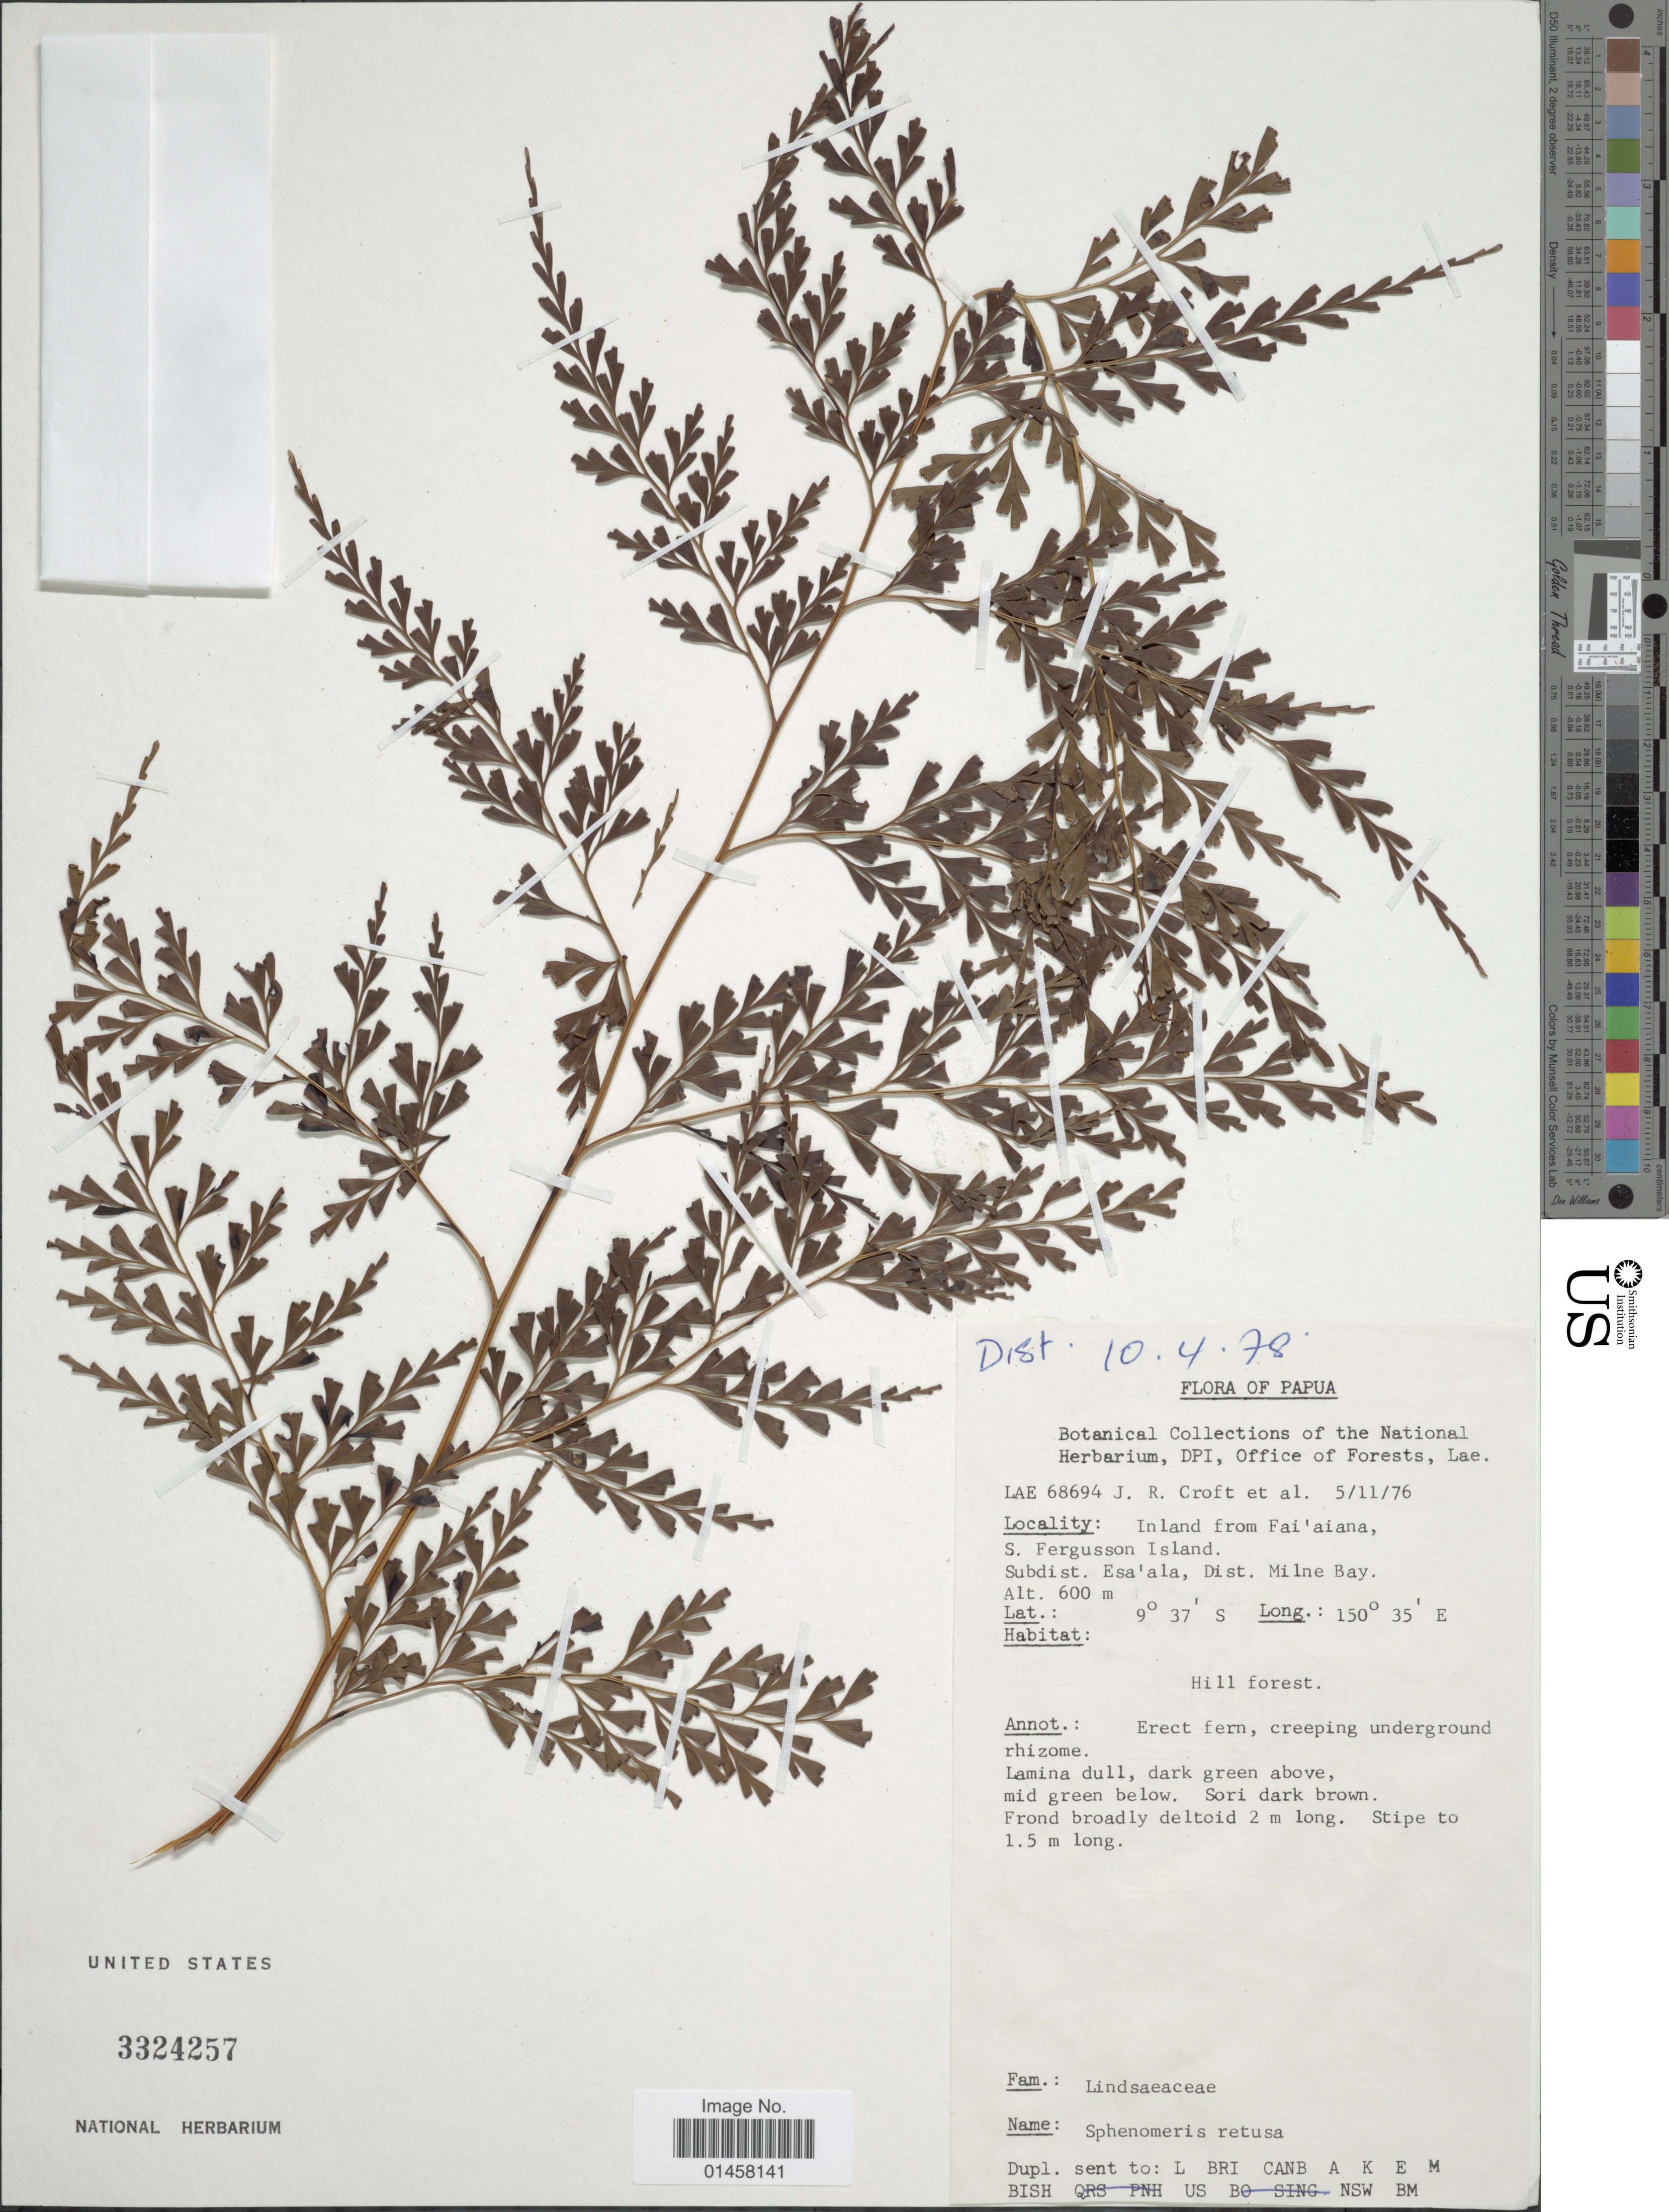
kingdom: Plantae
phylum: Tracheophyta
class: Polypodiopsida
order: Polypodiales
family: Lindsaeaceae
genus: Sphenomeris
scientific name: Sphenomeris retusa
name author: (Cav.) Maxim.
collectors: J. R. Croft & et al.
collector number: LAE 68694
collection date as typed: Transcribed d/m/y: 5/11/76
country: Papua New Guinea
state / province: Milne Bay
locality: Inland from Fai'aiana, S. Fergusson Island. Subdist. Esa'ala, Dist. Milne Bay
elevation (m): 600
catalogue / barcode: US 3324257